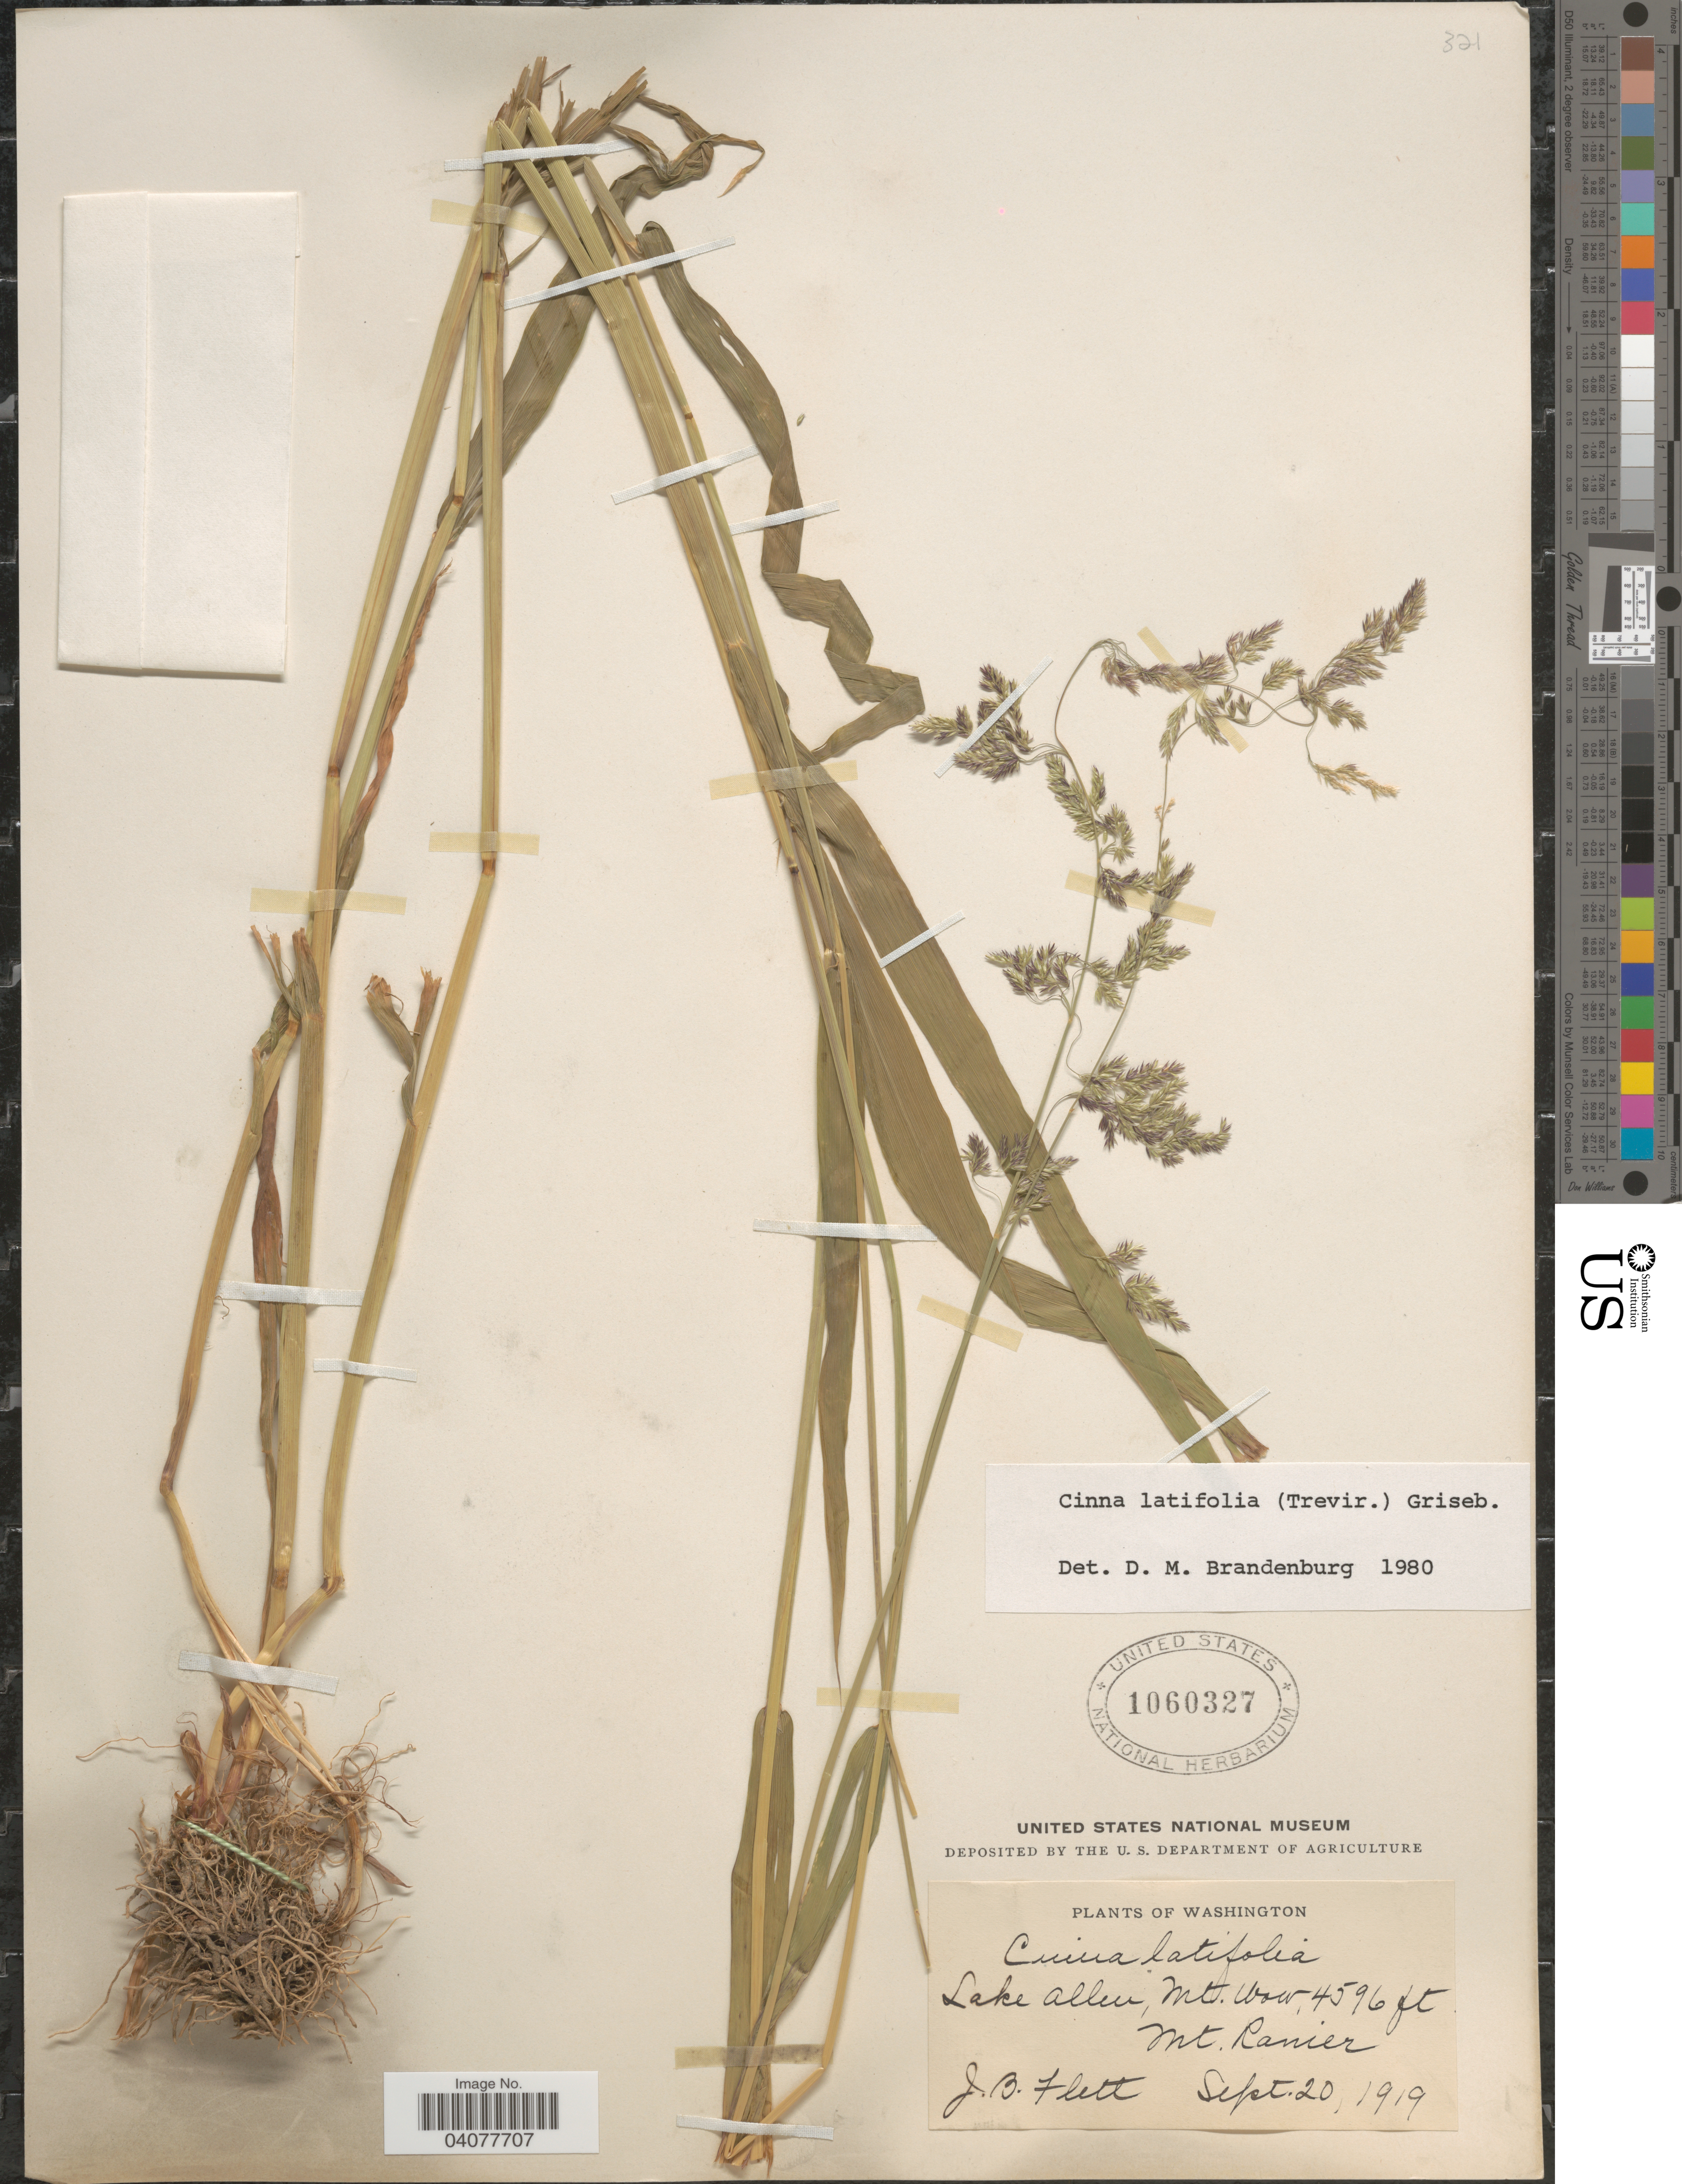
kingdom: Plantae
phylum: Tracheophyta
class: Liliopsida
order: Poales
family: Poaceae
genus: Cinna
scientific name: Cinna latifolia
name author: (Trevir. ex Goeppert) Griseb.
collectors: J. Flett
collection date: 1919-09-20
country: United States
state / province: Washington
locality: Lake Allen, Mt. Wow, Mt. Ranier.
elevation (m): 1401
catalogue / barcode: US 1060327